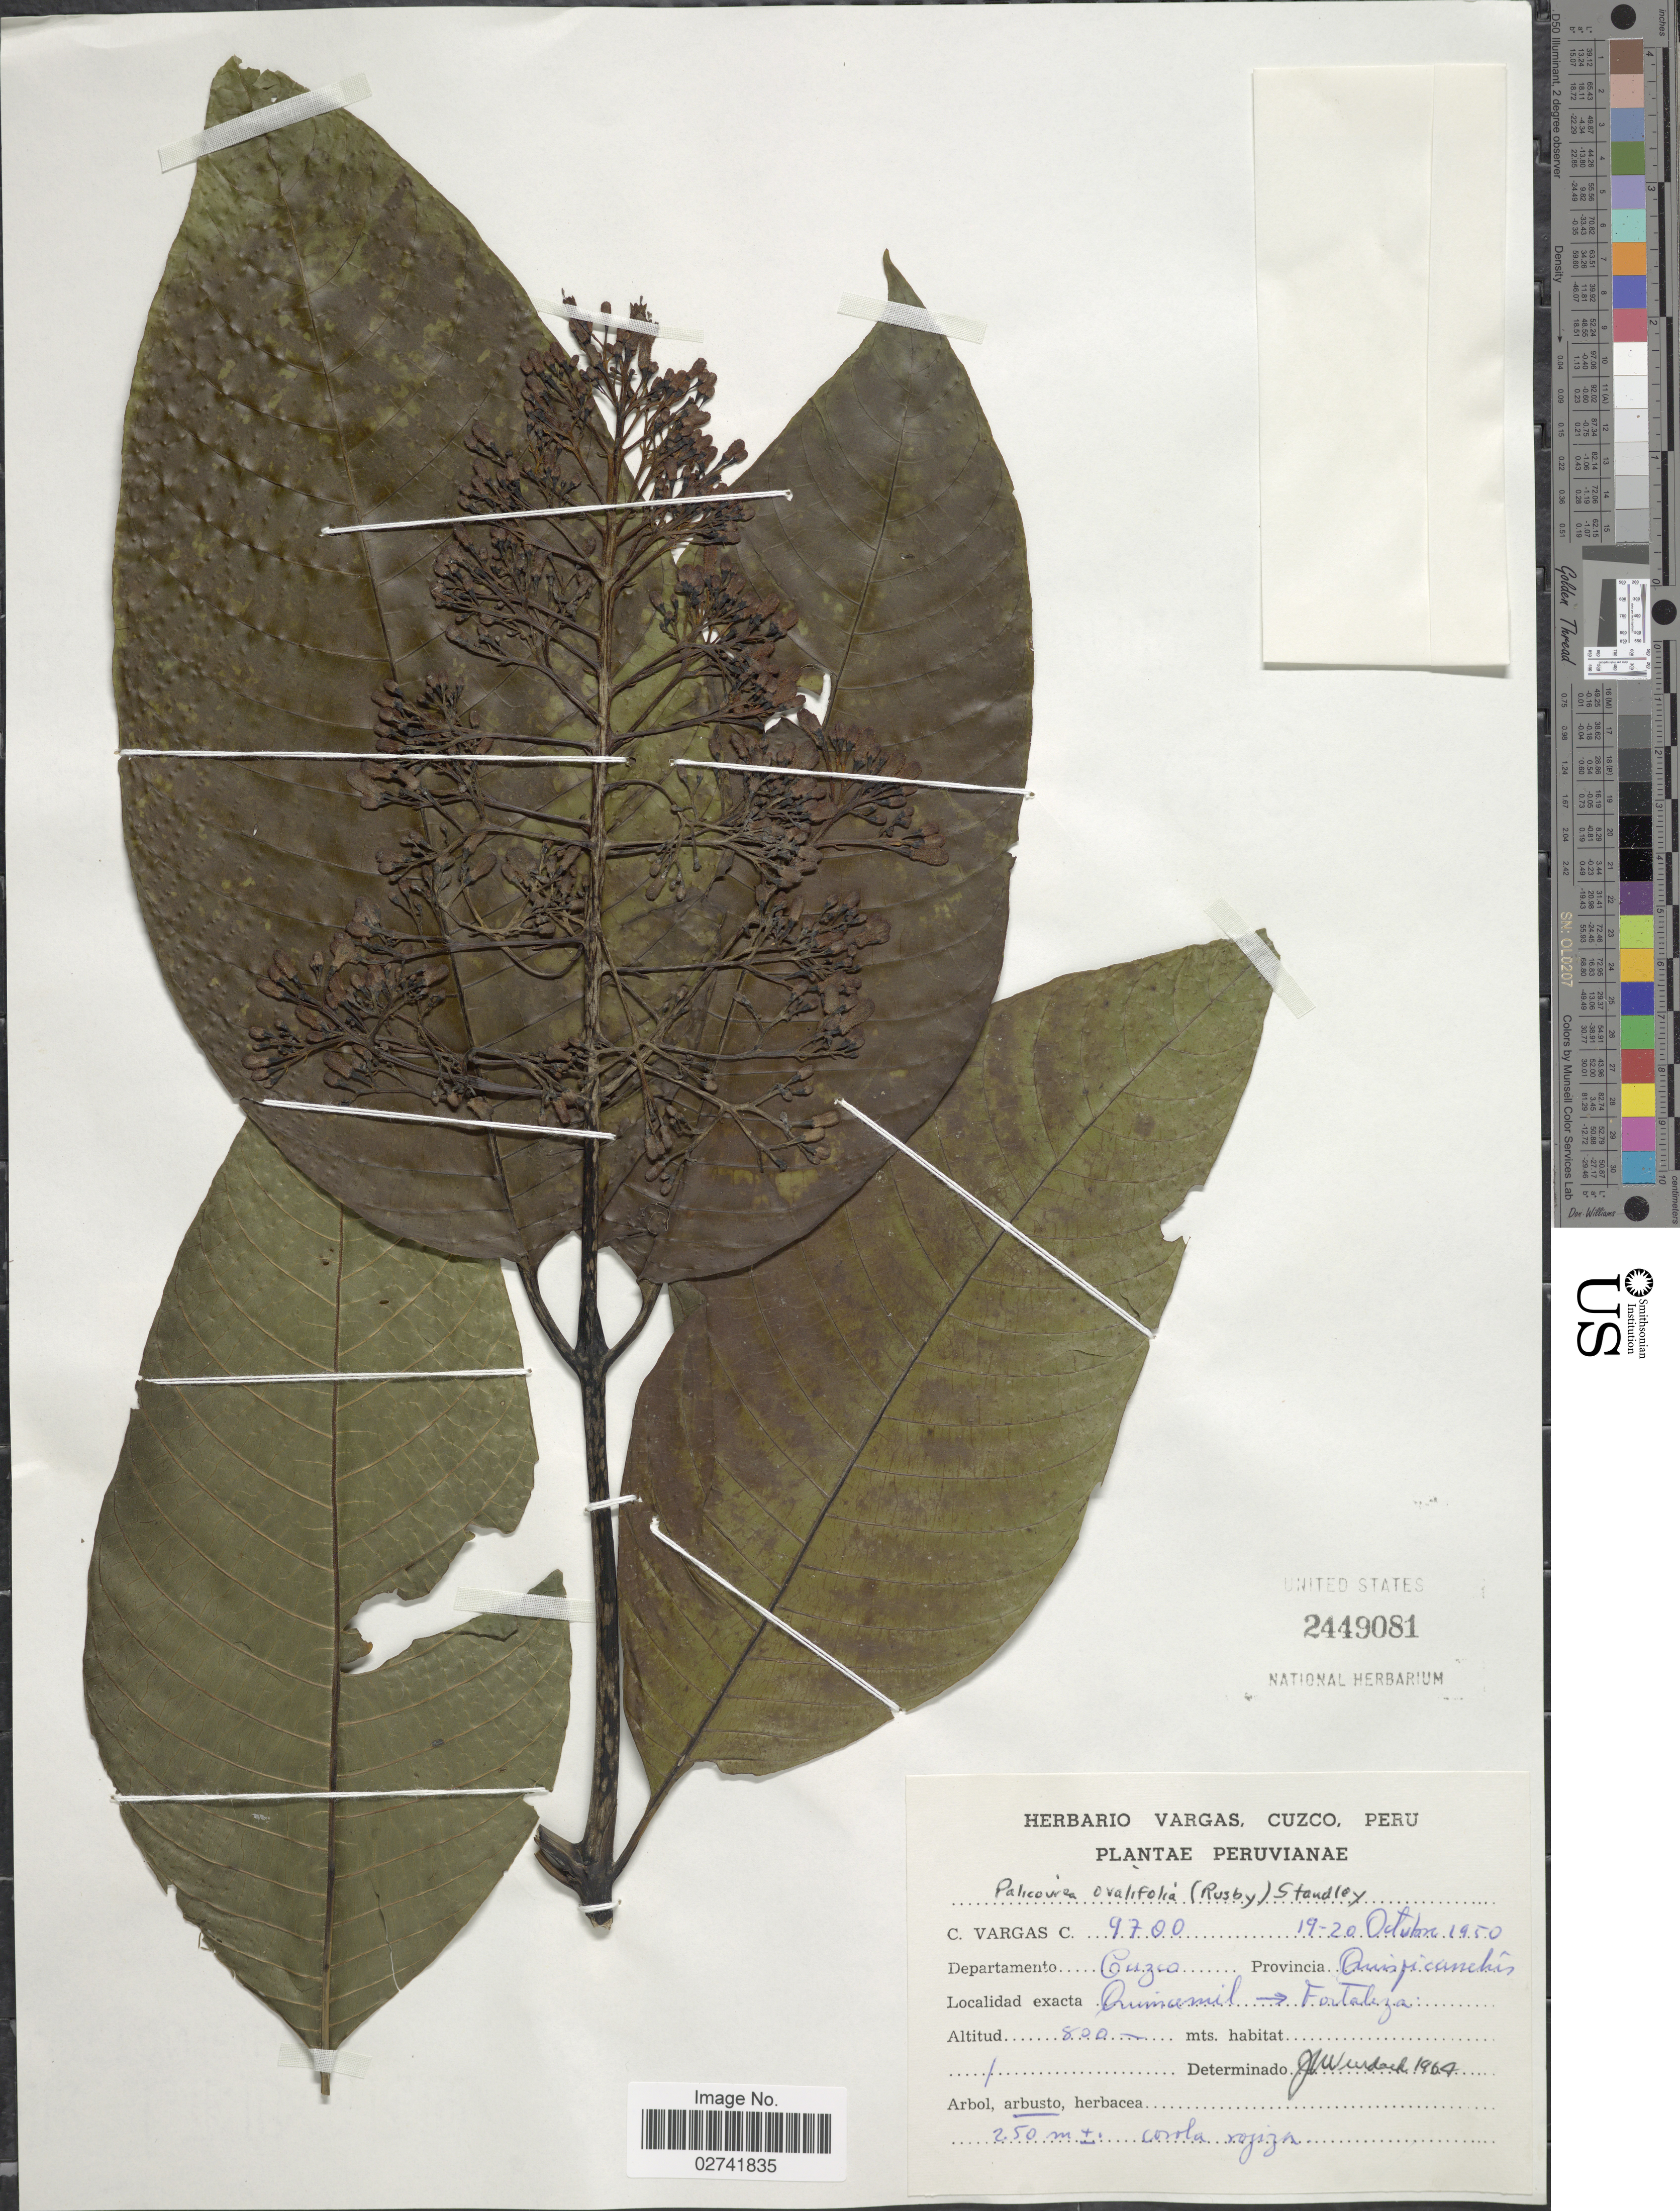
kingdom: Plantae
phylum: Tracheophyta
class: Magnoliopsida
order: Gentianales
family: Rubiaceae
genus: Palicourea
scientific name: Palicourea mansoana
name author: (Müll. Arg.) Standl.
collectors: C. Vargas Calderón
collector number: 9700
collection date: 1950-10-19/1950-10-20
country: Peru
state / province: Cusco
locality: Departamento: Cuzco. Provincia: Quispicanchis. Quincemil -> Fortaleza.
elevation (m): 800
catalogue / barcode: US 2449081